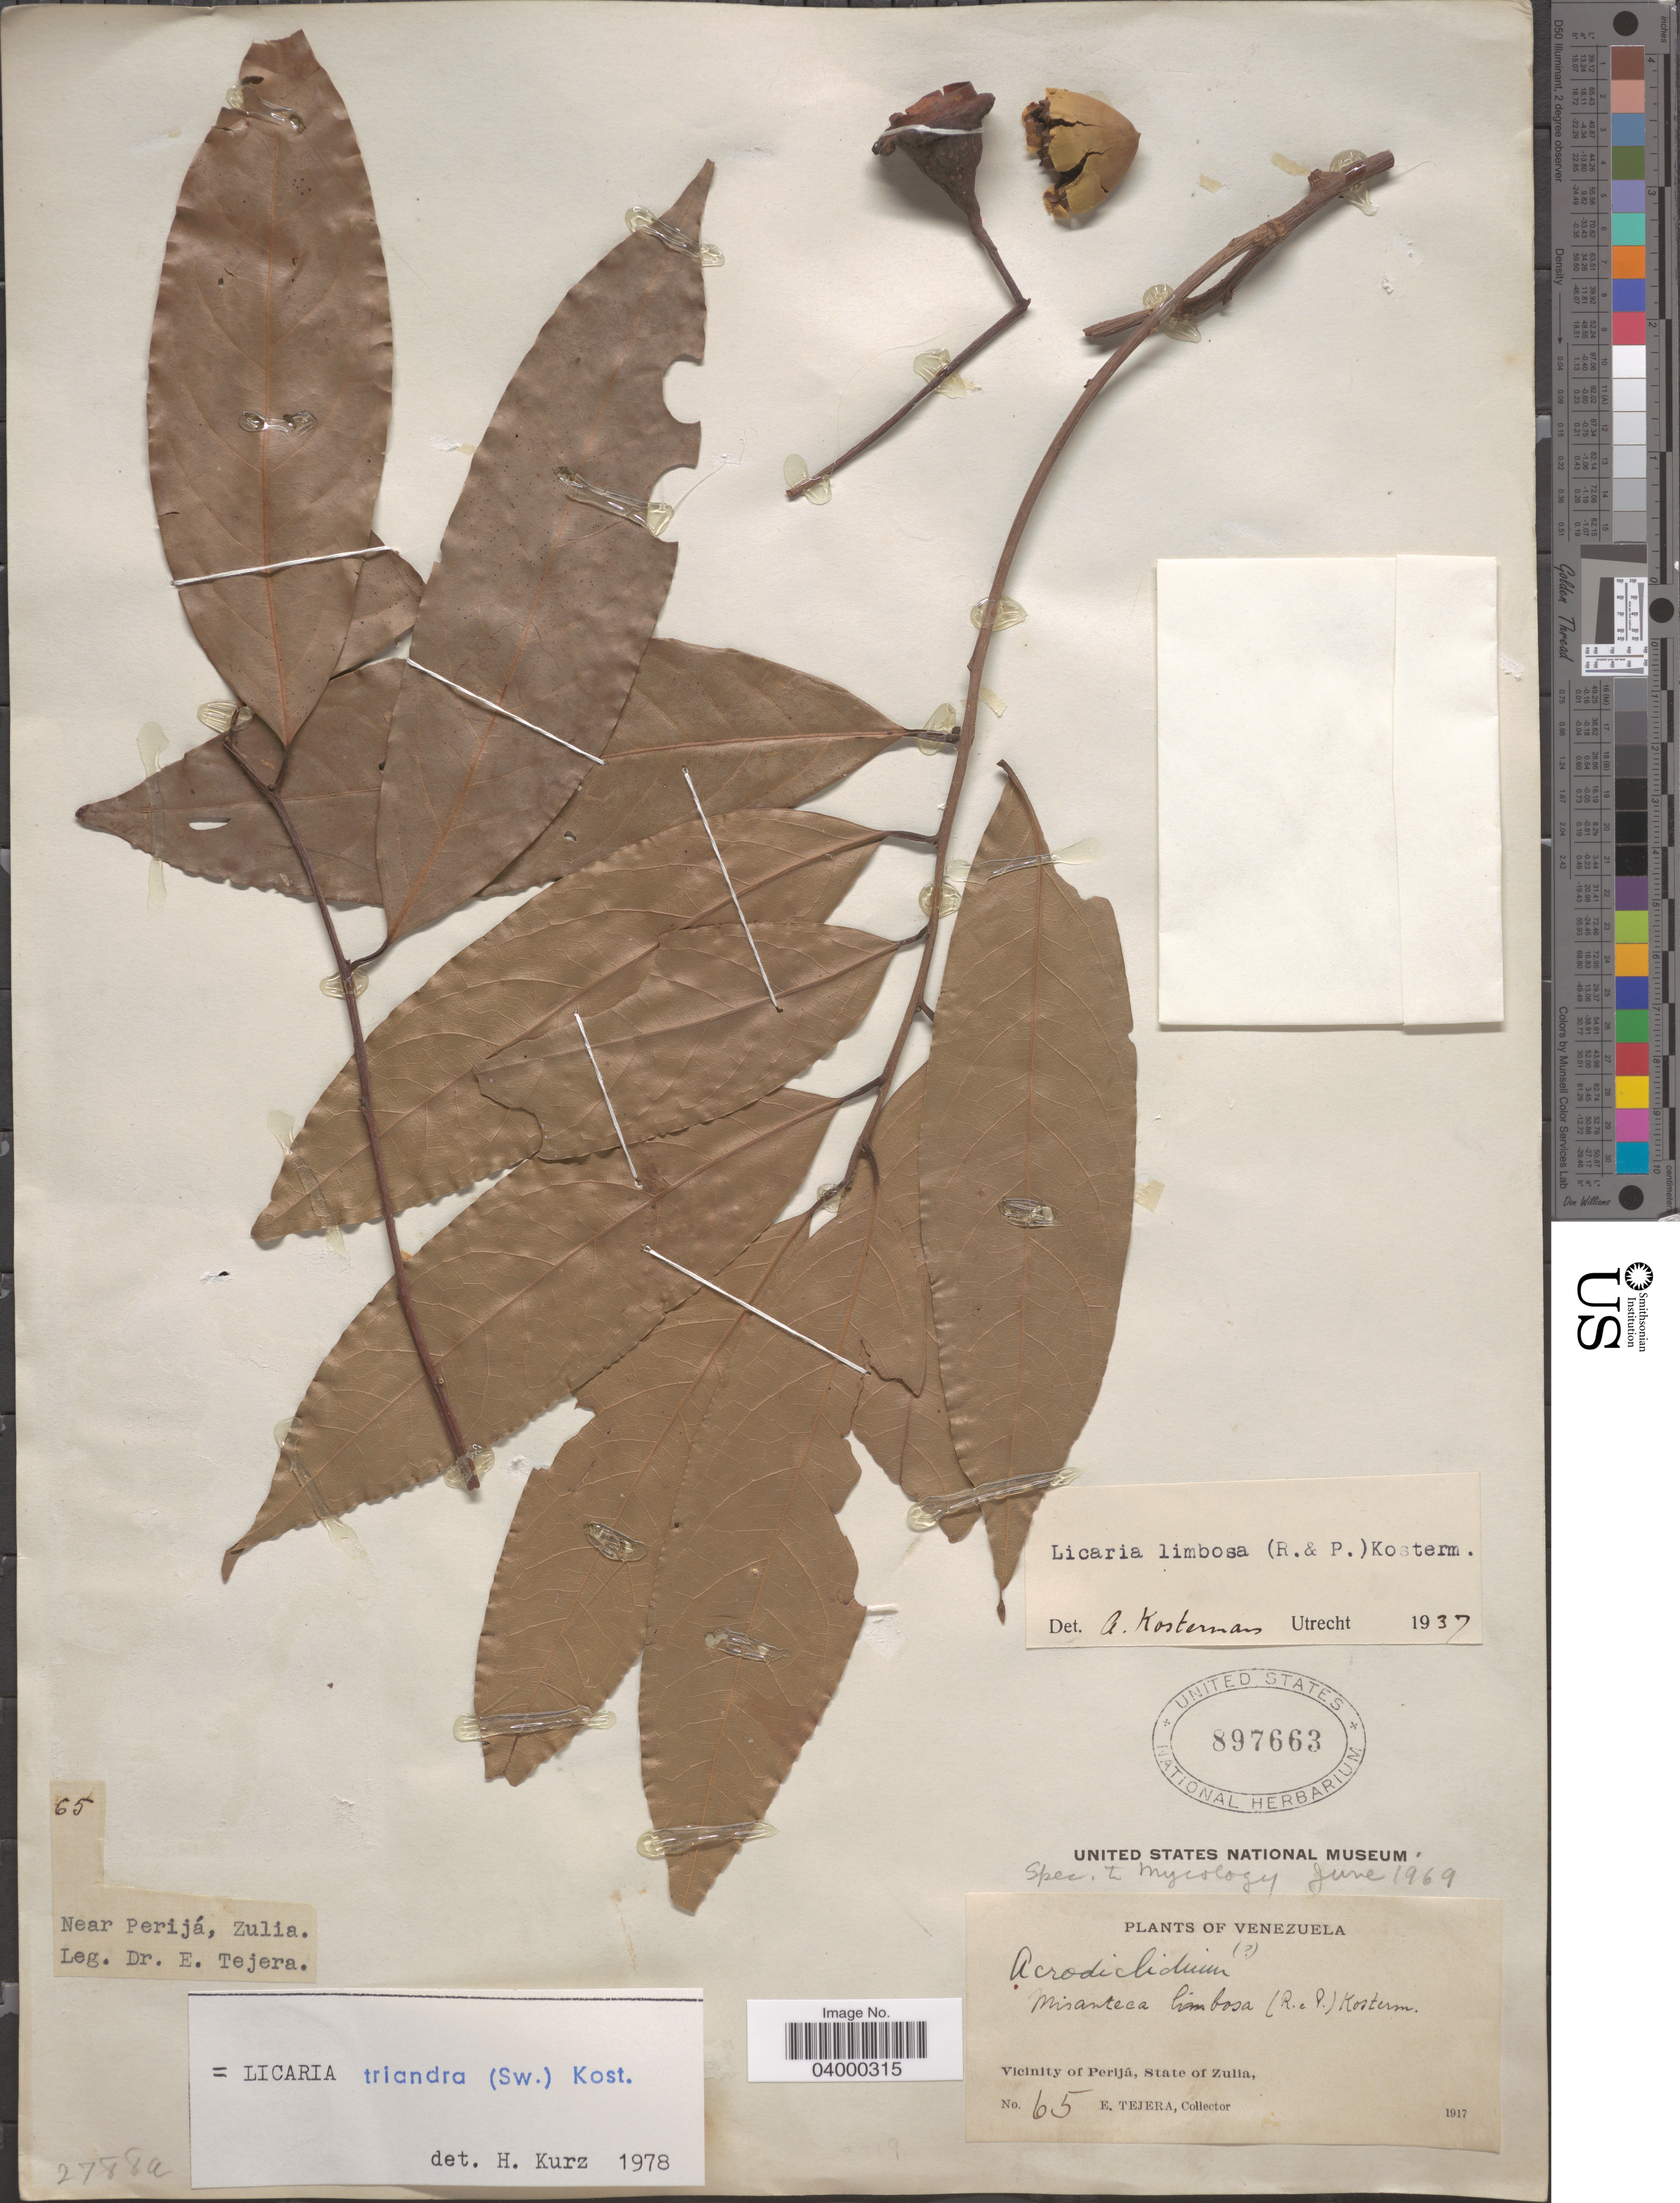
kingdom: Plantae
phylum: Tracheophyta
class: Magnoliopsida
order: Laurales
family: Lauraceae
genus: Licaria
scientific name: Licaria triandra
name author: (Sw.) Kosterm.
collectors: E. Tejera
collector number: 65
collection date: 1917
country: Venezuela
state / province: Zulia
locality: Vicinity of Perijá.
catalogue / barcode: US 897663